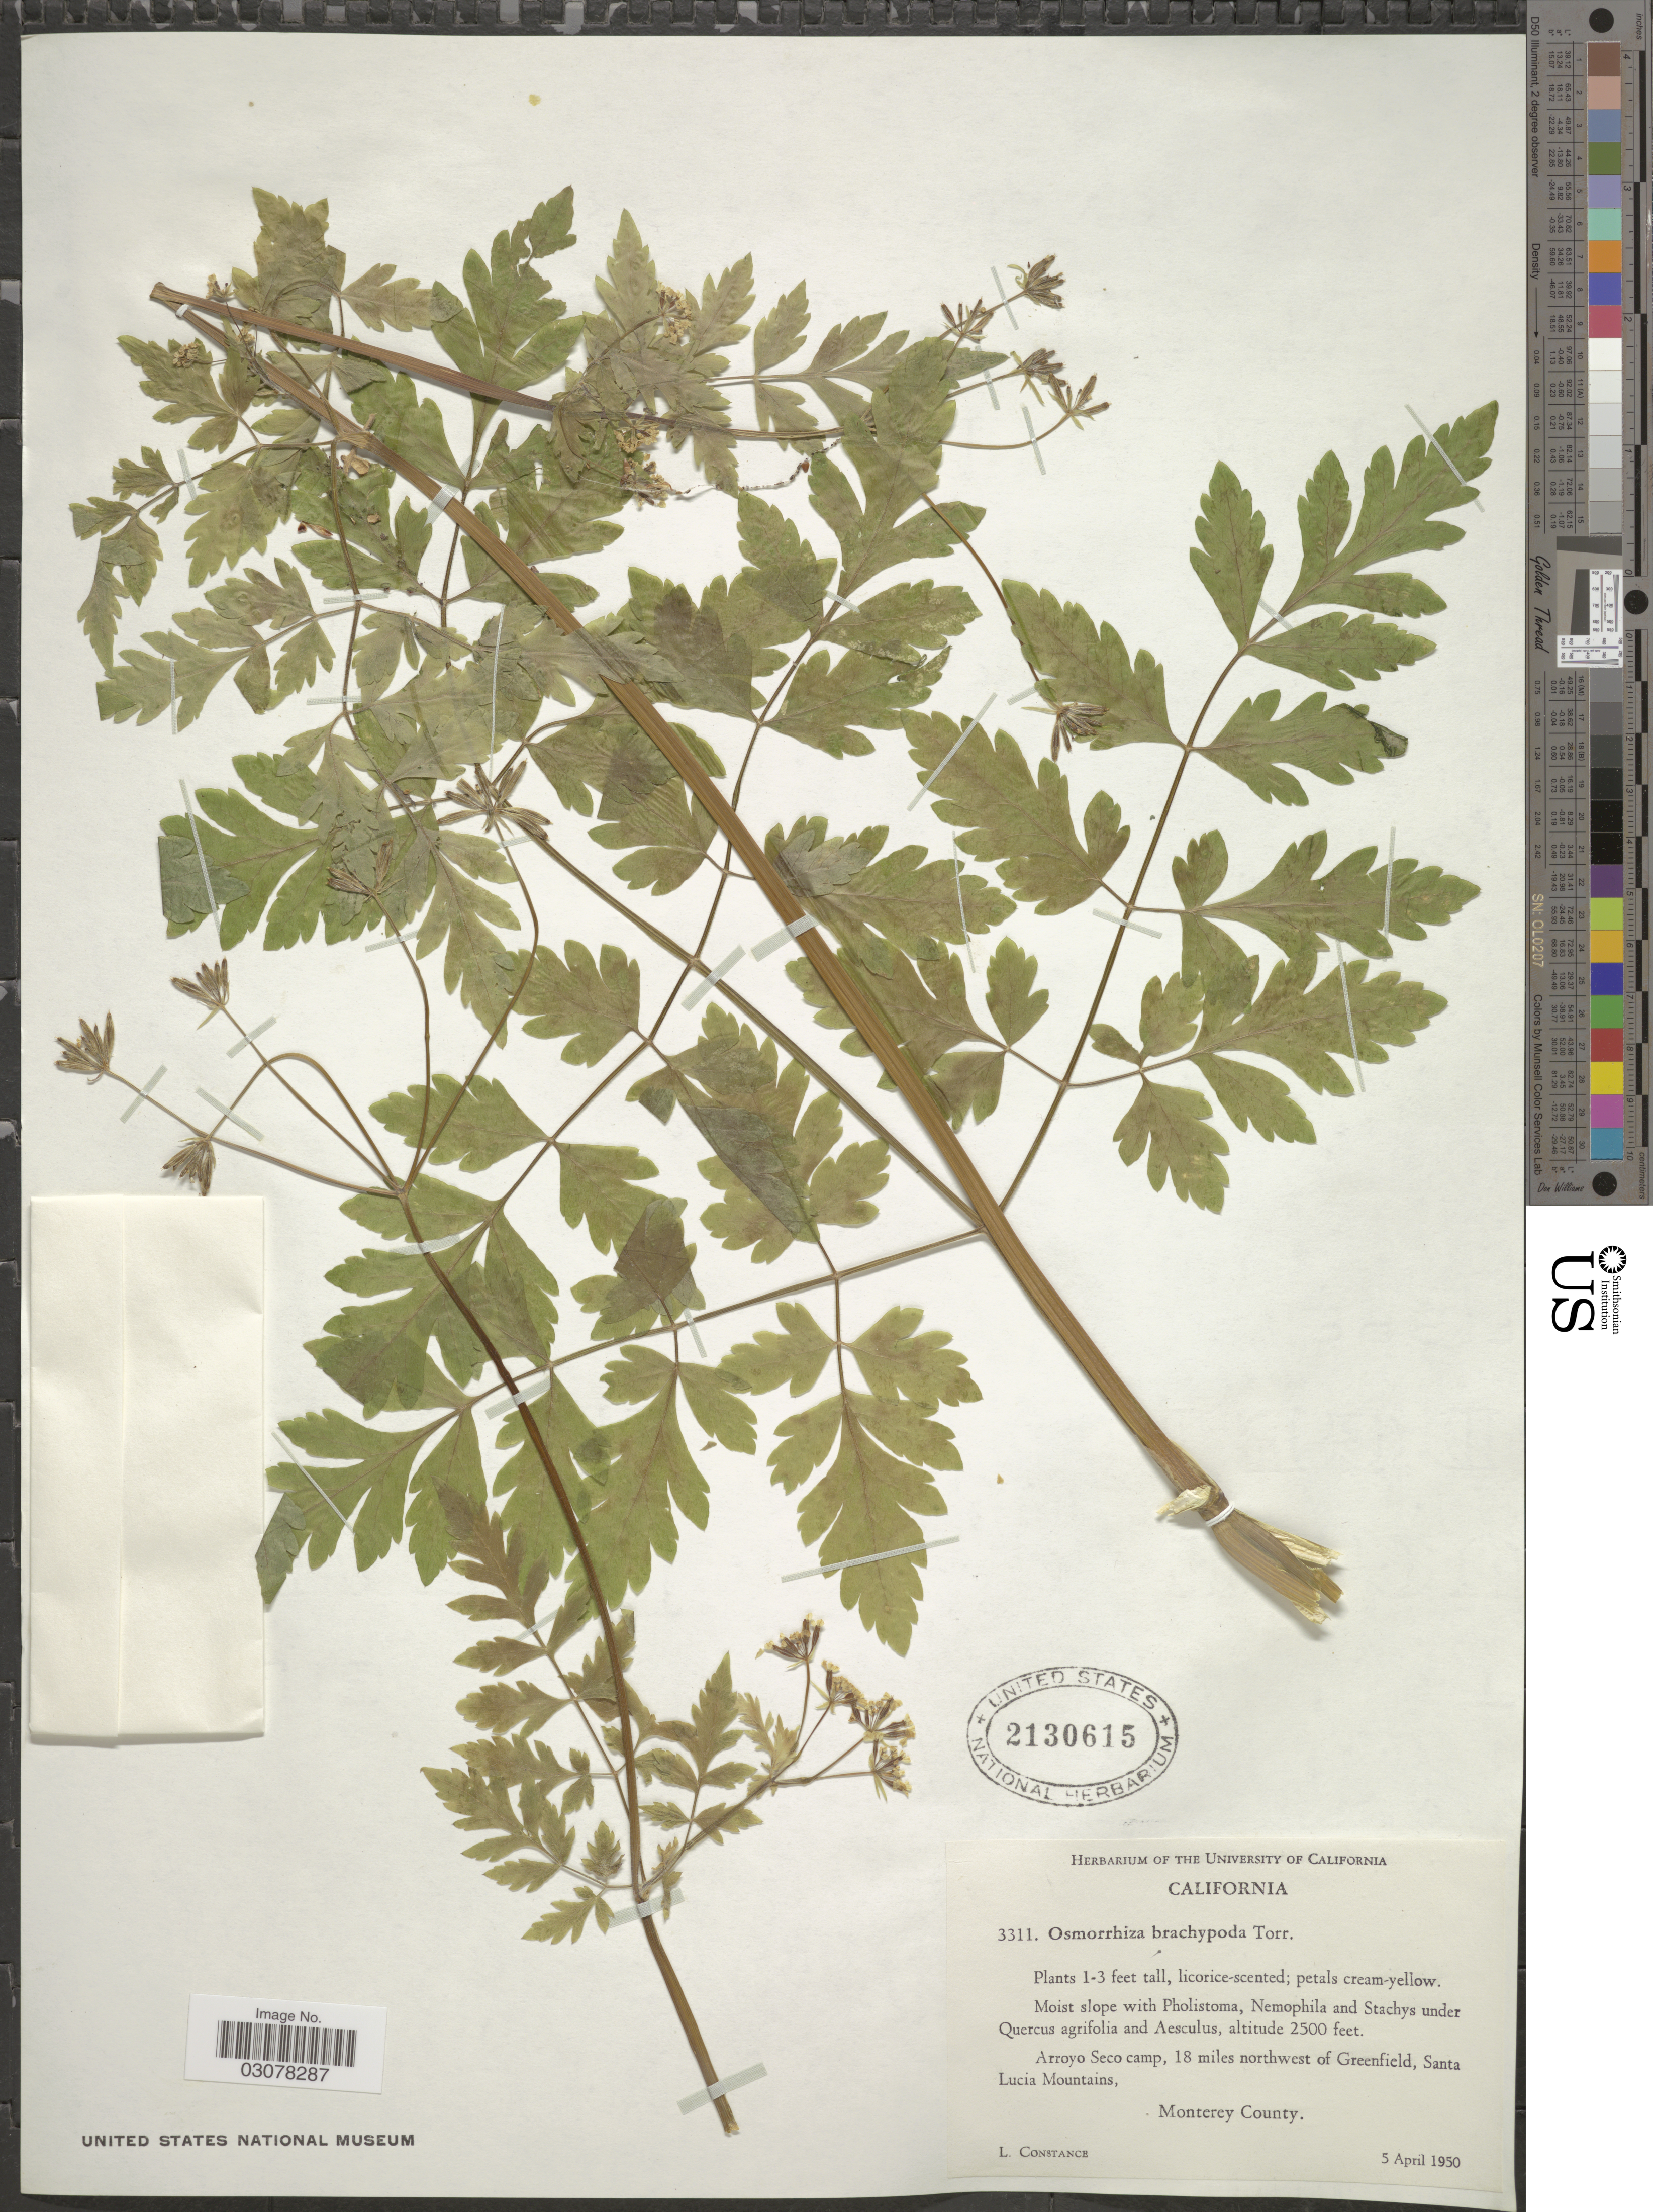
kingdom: Plantae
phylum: Tracheophyta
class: Magnoliopsida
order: Apiales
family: Apiaceae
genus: Osmorhiza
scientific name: Osmorhiza brachypoda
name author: Torr. ex Durand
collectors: L. Constance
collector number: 3311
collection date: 1950-04-05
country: United States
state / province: California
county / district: Monterey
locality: Arroyo Seco camp, 18 miles northwest of Greenfield, Santa Lucia Mountains, Monterey County.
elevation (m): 762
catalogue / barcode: US 2130615